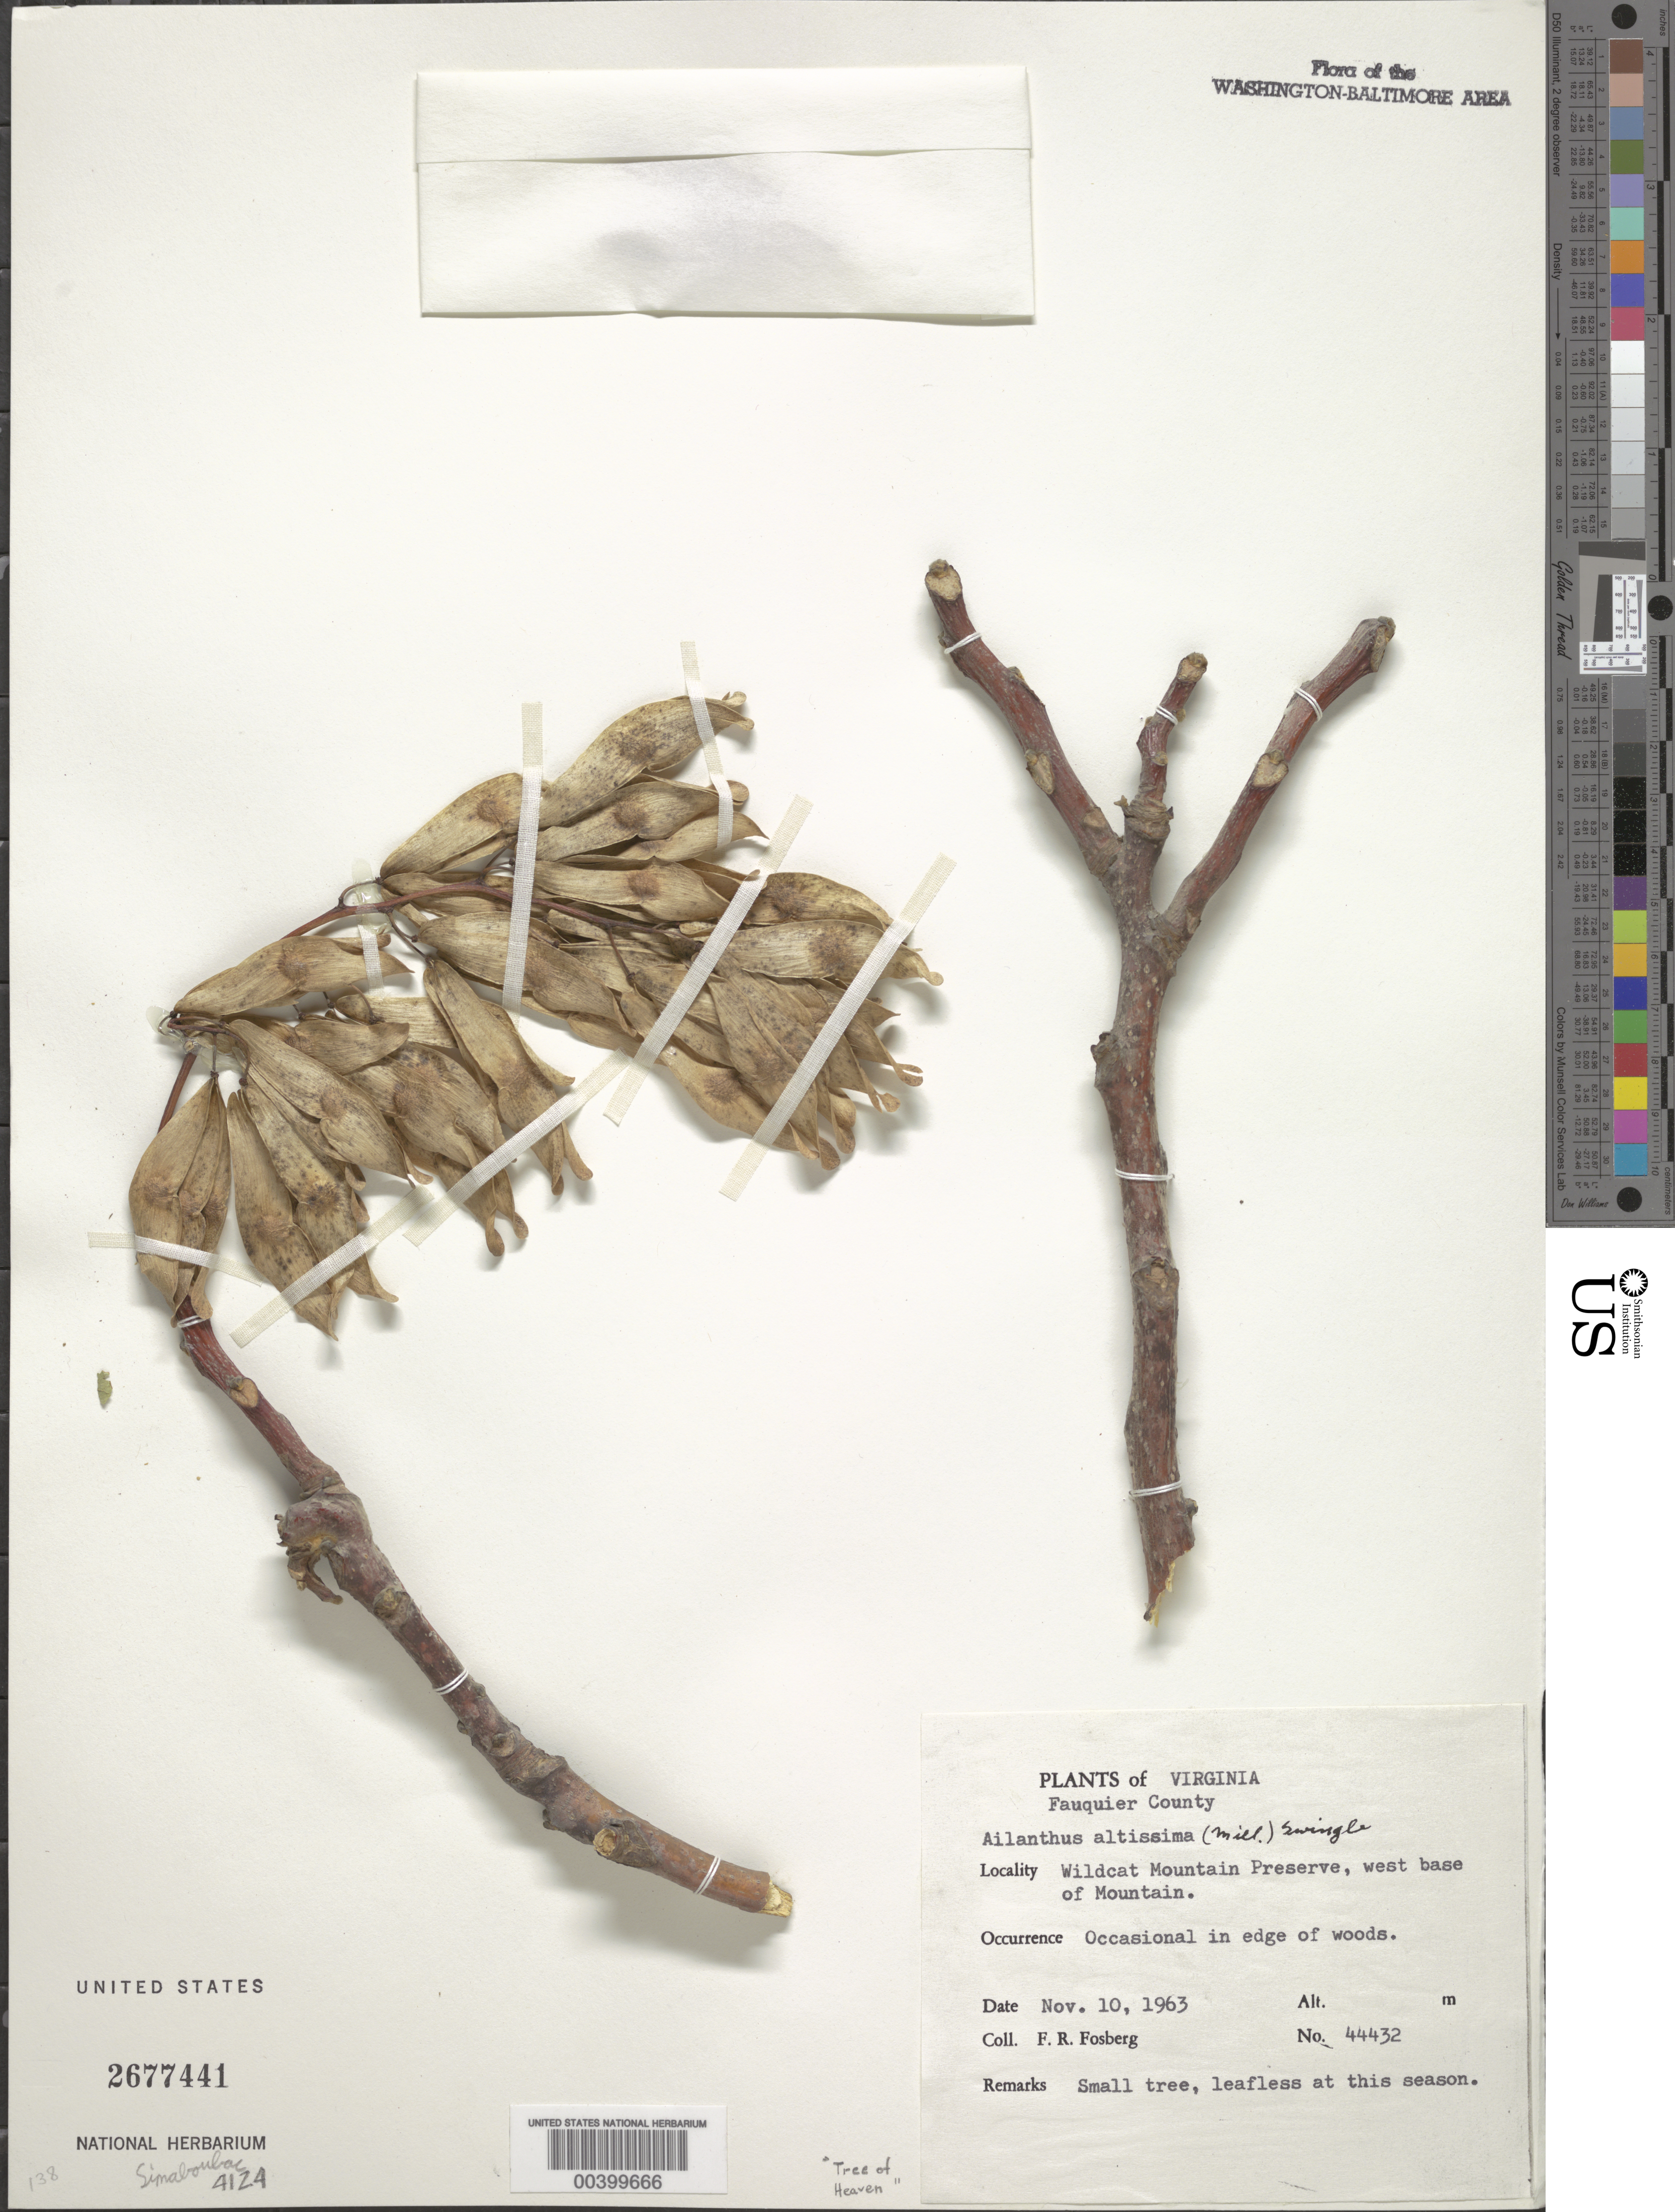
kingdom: Plantae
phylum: Tracheophyta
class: Magnoliopsida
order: Sapindales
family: Simaroubaceae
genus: Ailanthus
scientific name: Ailanthus altissima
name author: (Mill.) Swingle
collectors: F. R. Fosberg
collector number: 44432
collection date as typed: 10 Nov 1963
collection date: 1963-11-10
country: United States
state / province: Virginia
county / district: Fauquier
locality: Wildcat mountain Preserve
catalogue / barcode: US 2677441